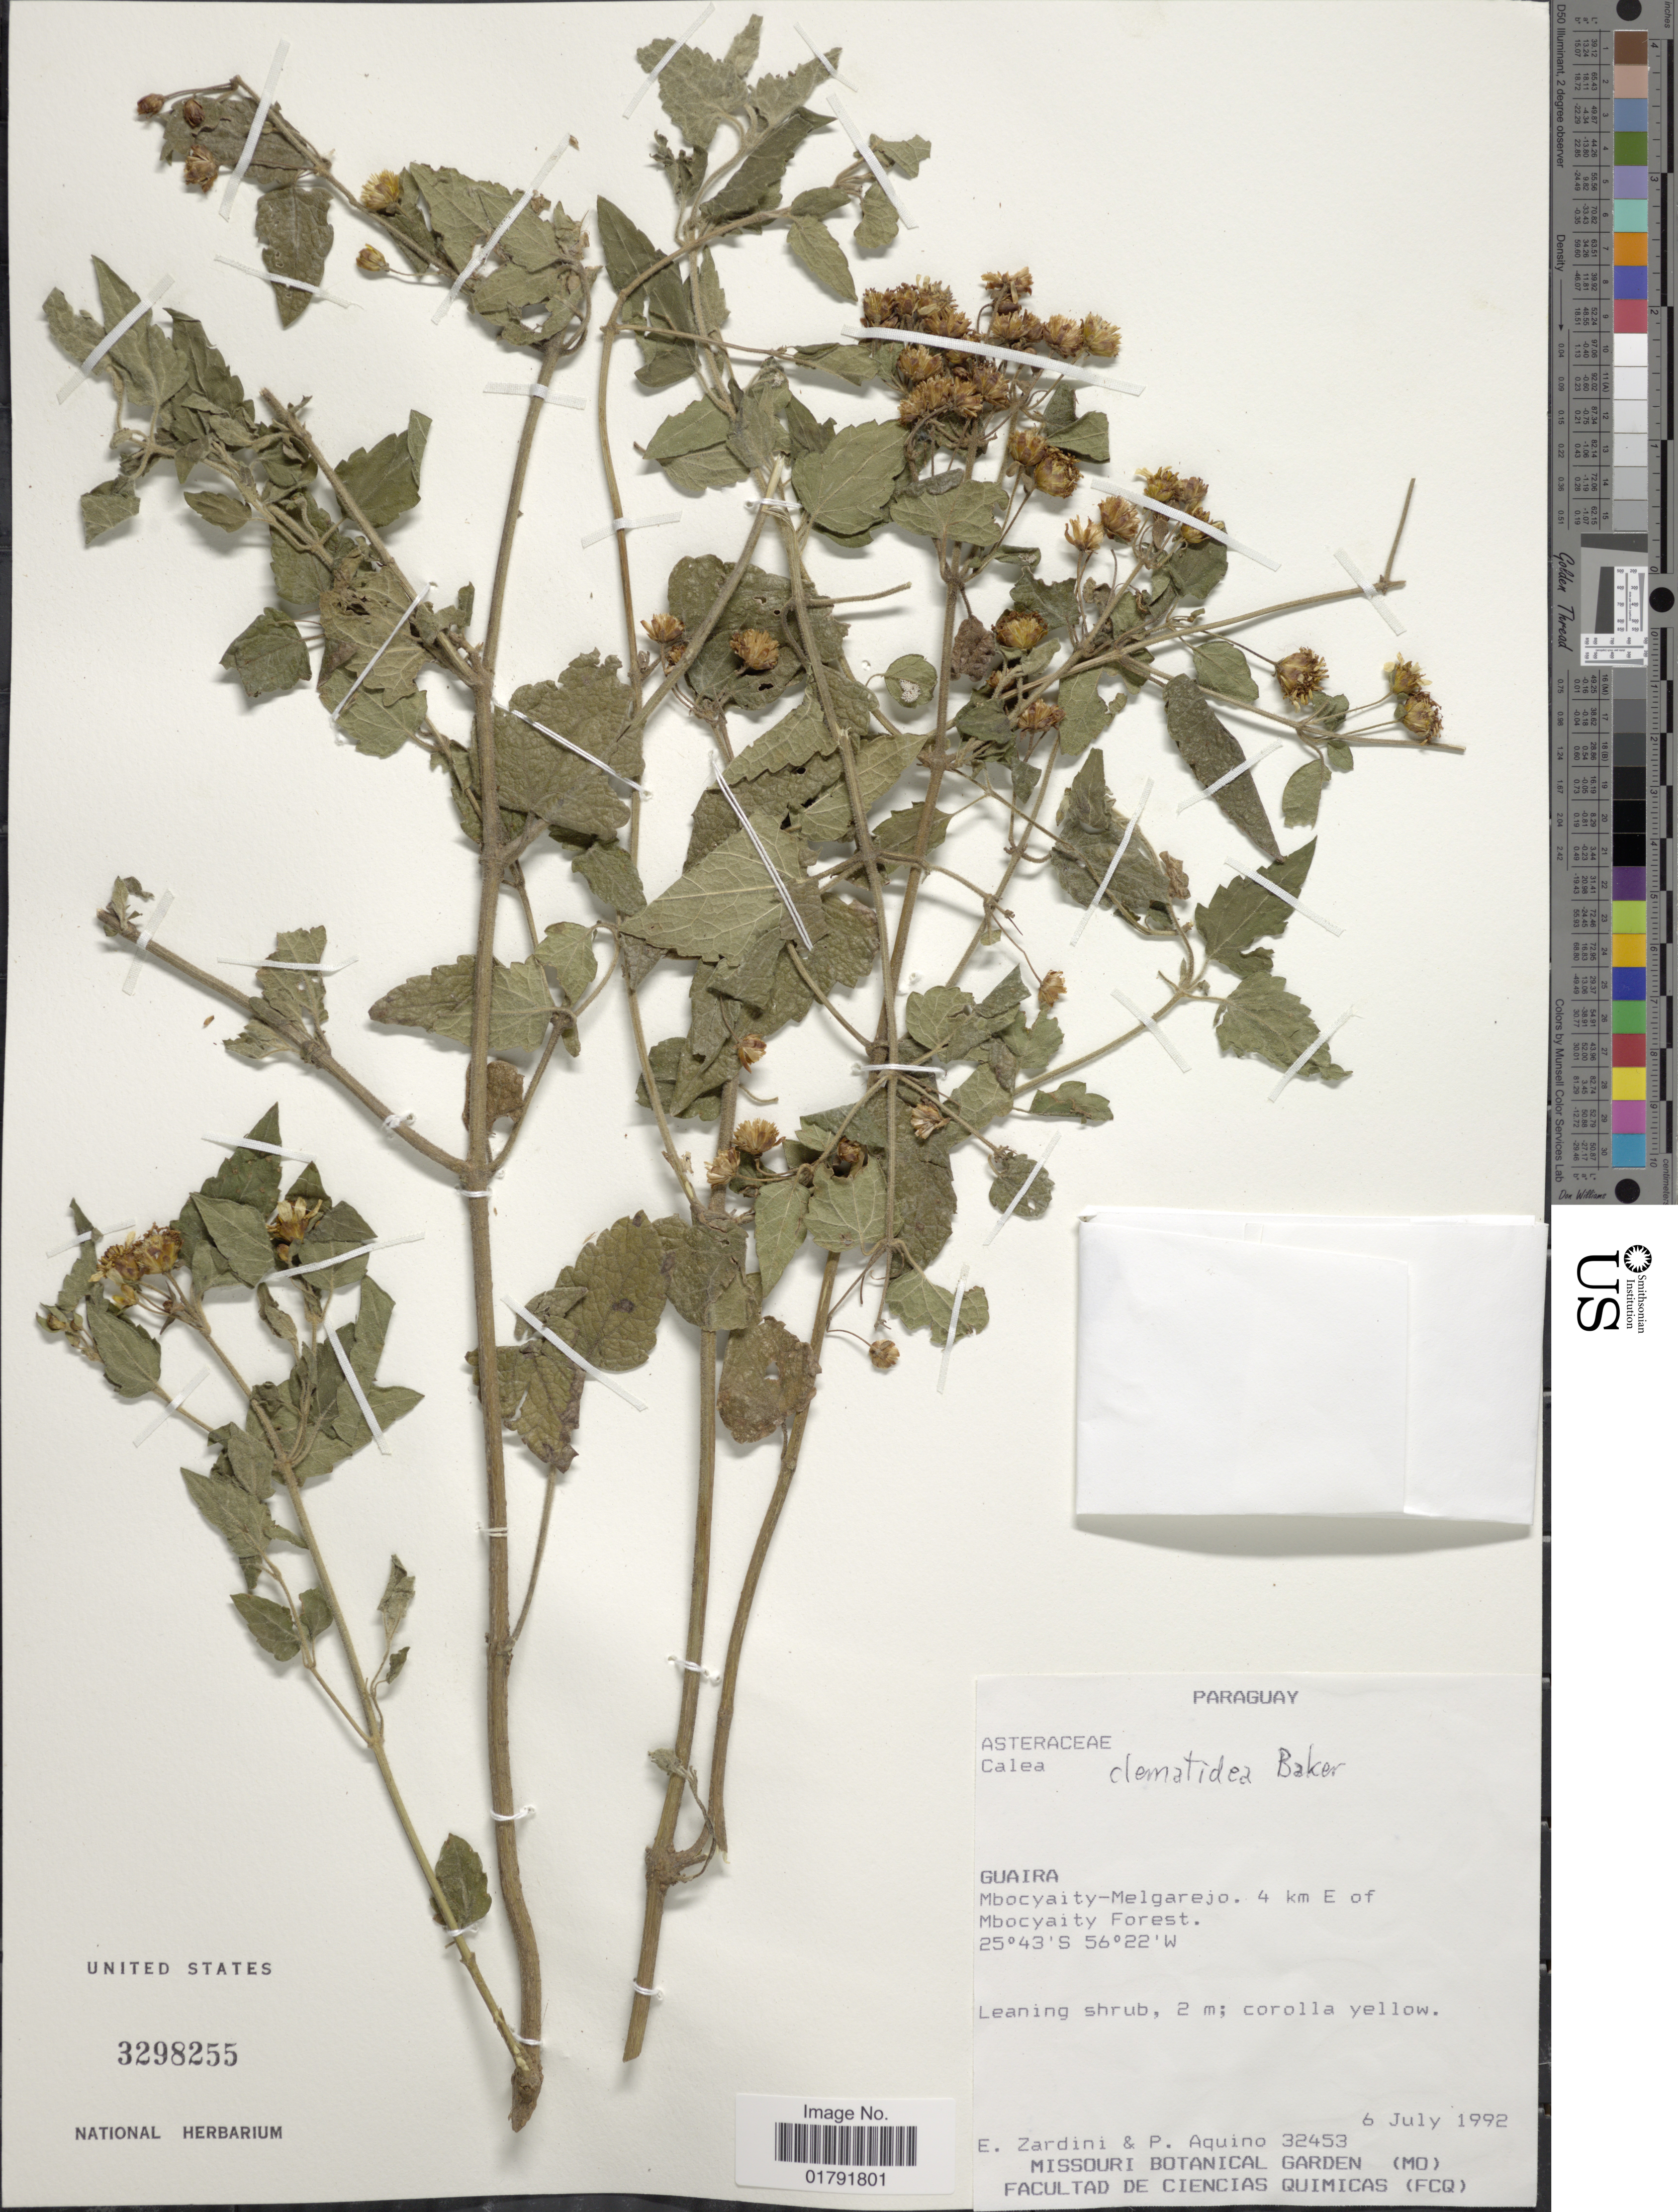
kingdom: Plantae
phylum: Tracheophyta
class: Magnoliopsida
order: Asterales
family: Asteraceae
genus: Calea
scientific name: Calea clematidea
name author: Baker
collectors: E. M. Zardini & P. Aquino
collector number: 32453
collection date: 1992-07-06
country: Paraguay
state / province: Guaira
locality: Mbocyaity-Melgarejo, 4 km E of Mbocyaity Forest.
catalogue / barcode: US 3298255